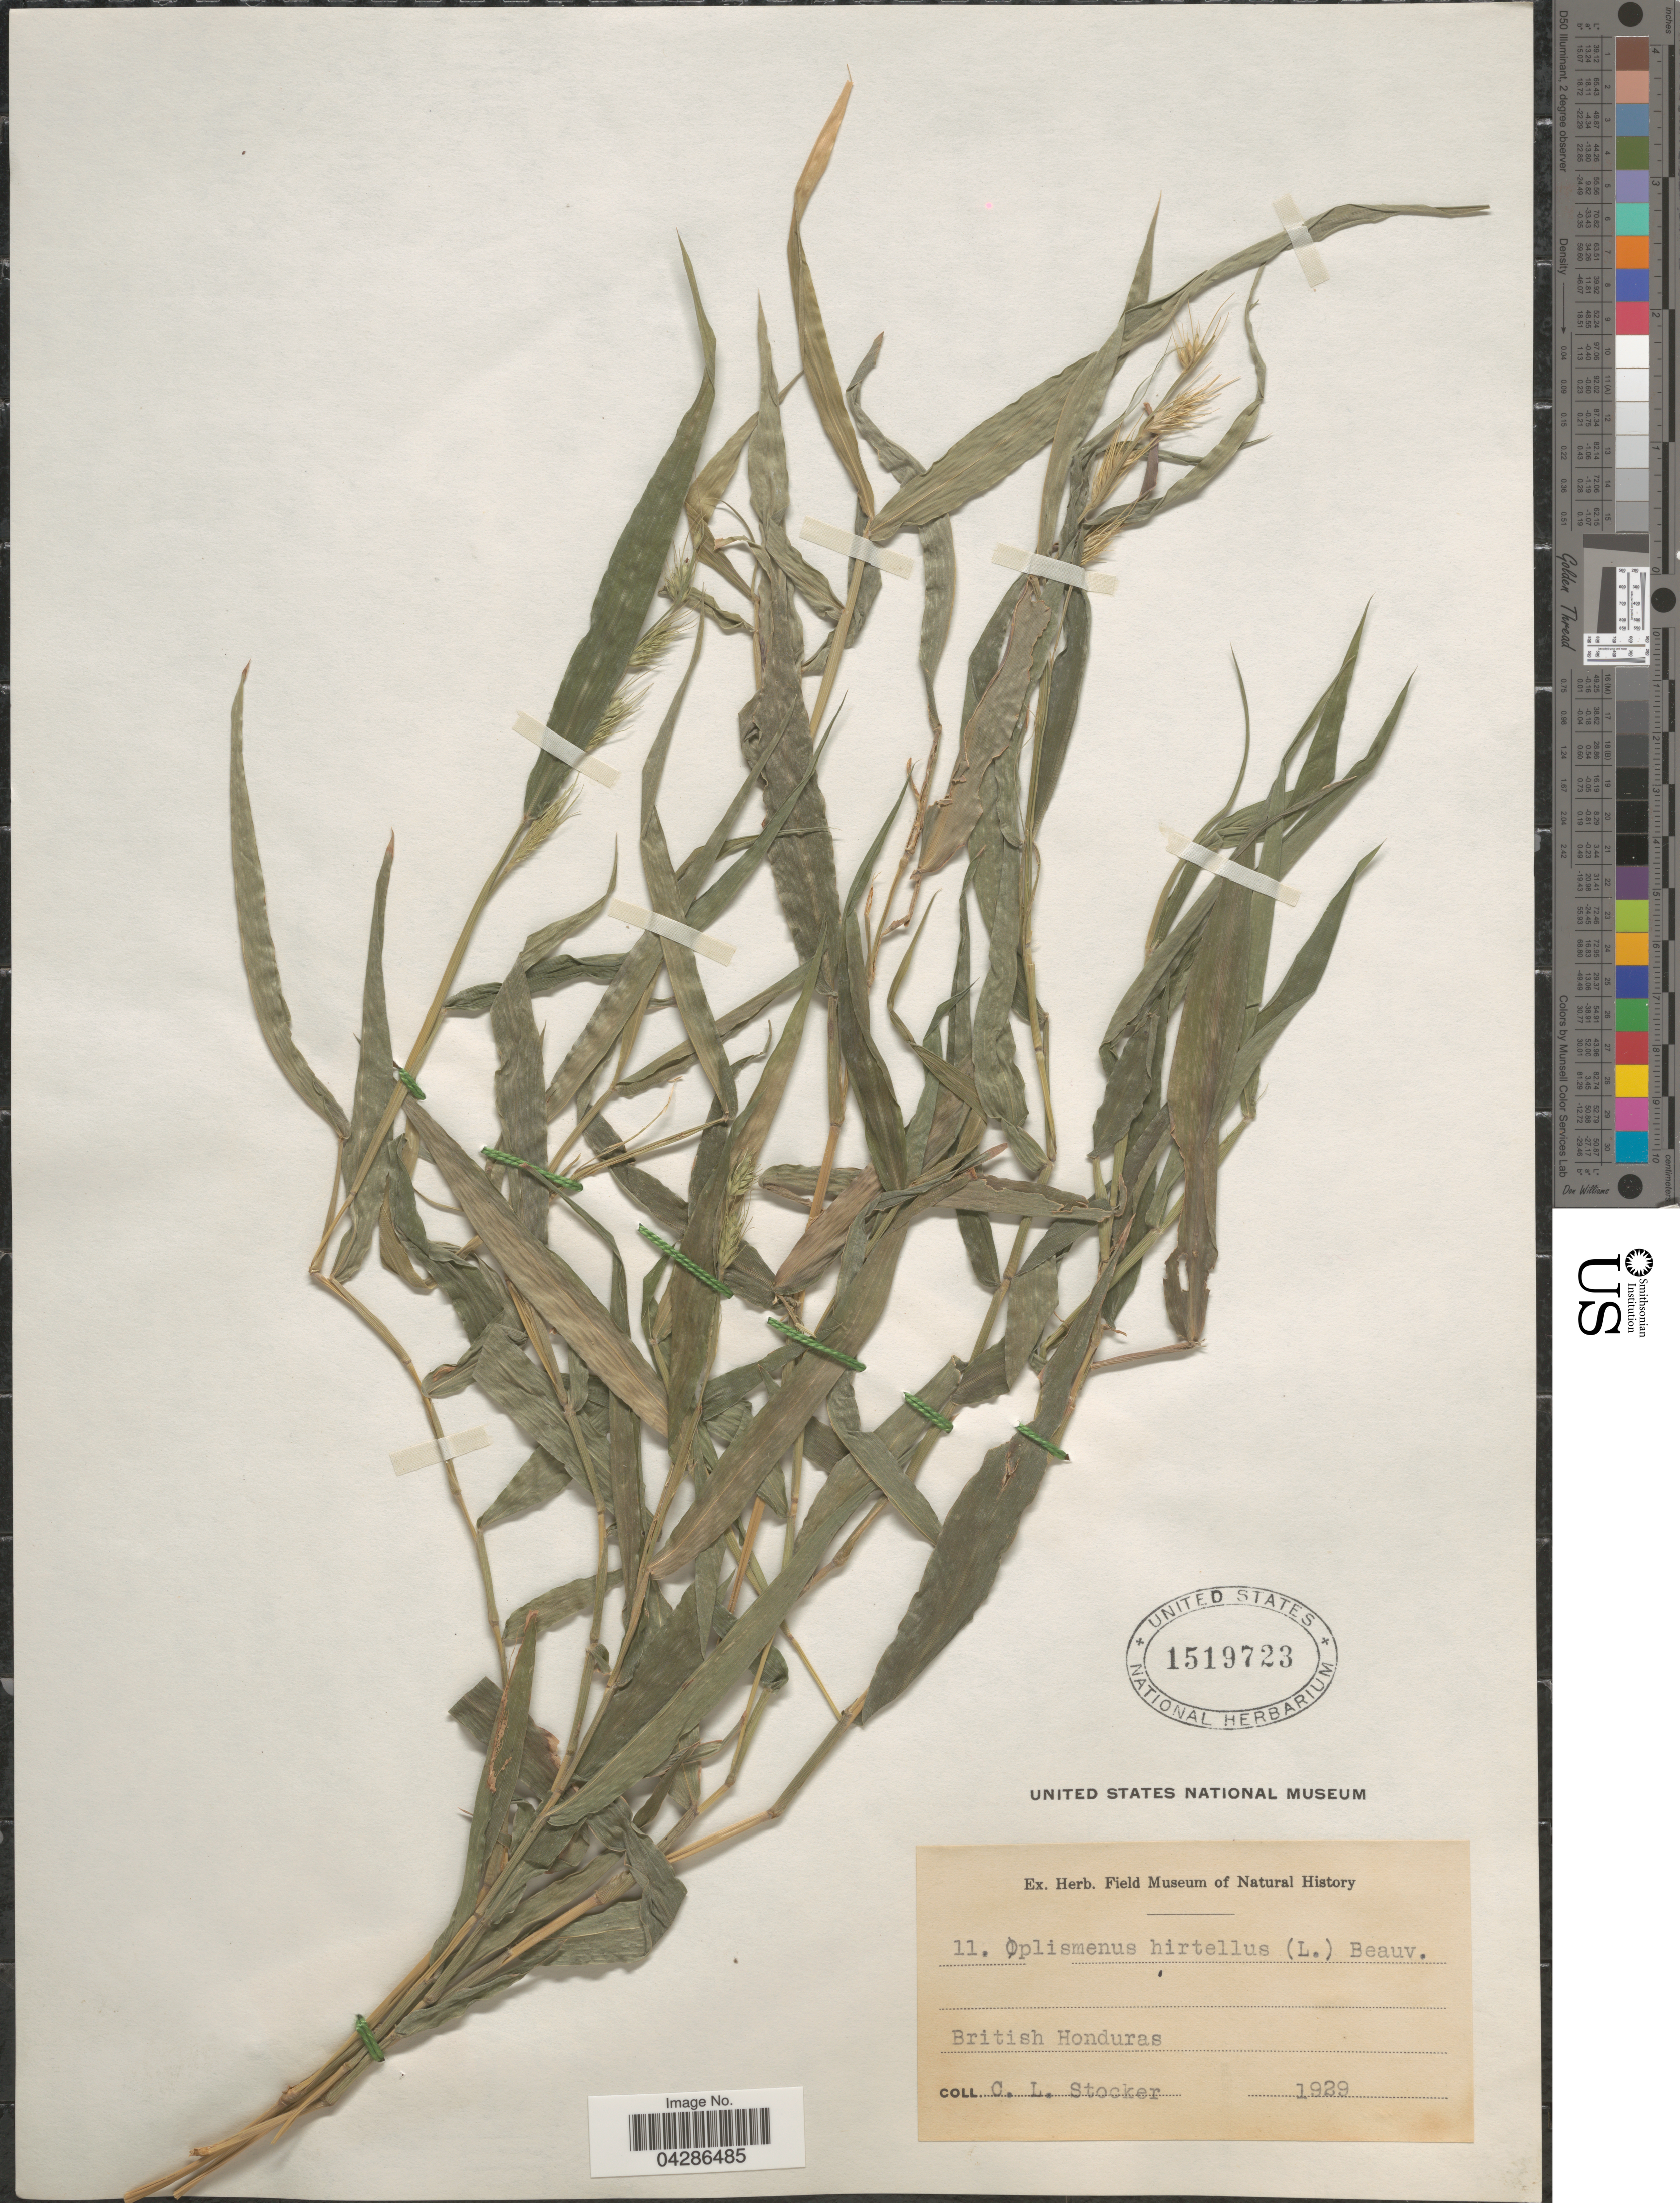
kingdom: Plantae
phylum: Tracheophyta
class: Liliopsida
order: Poales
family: Poaceae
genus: Oplismenus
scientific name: Oplismenus hirtellus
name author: (L.) P. Beauv.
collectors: C. Stocker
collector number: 11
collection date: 1929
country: Belize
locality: British Honduras.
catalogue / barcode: US 1519723